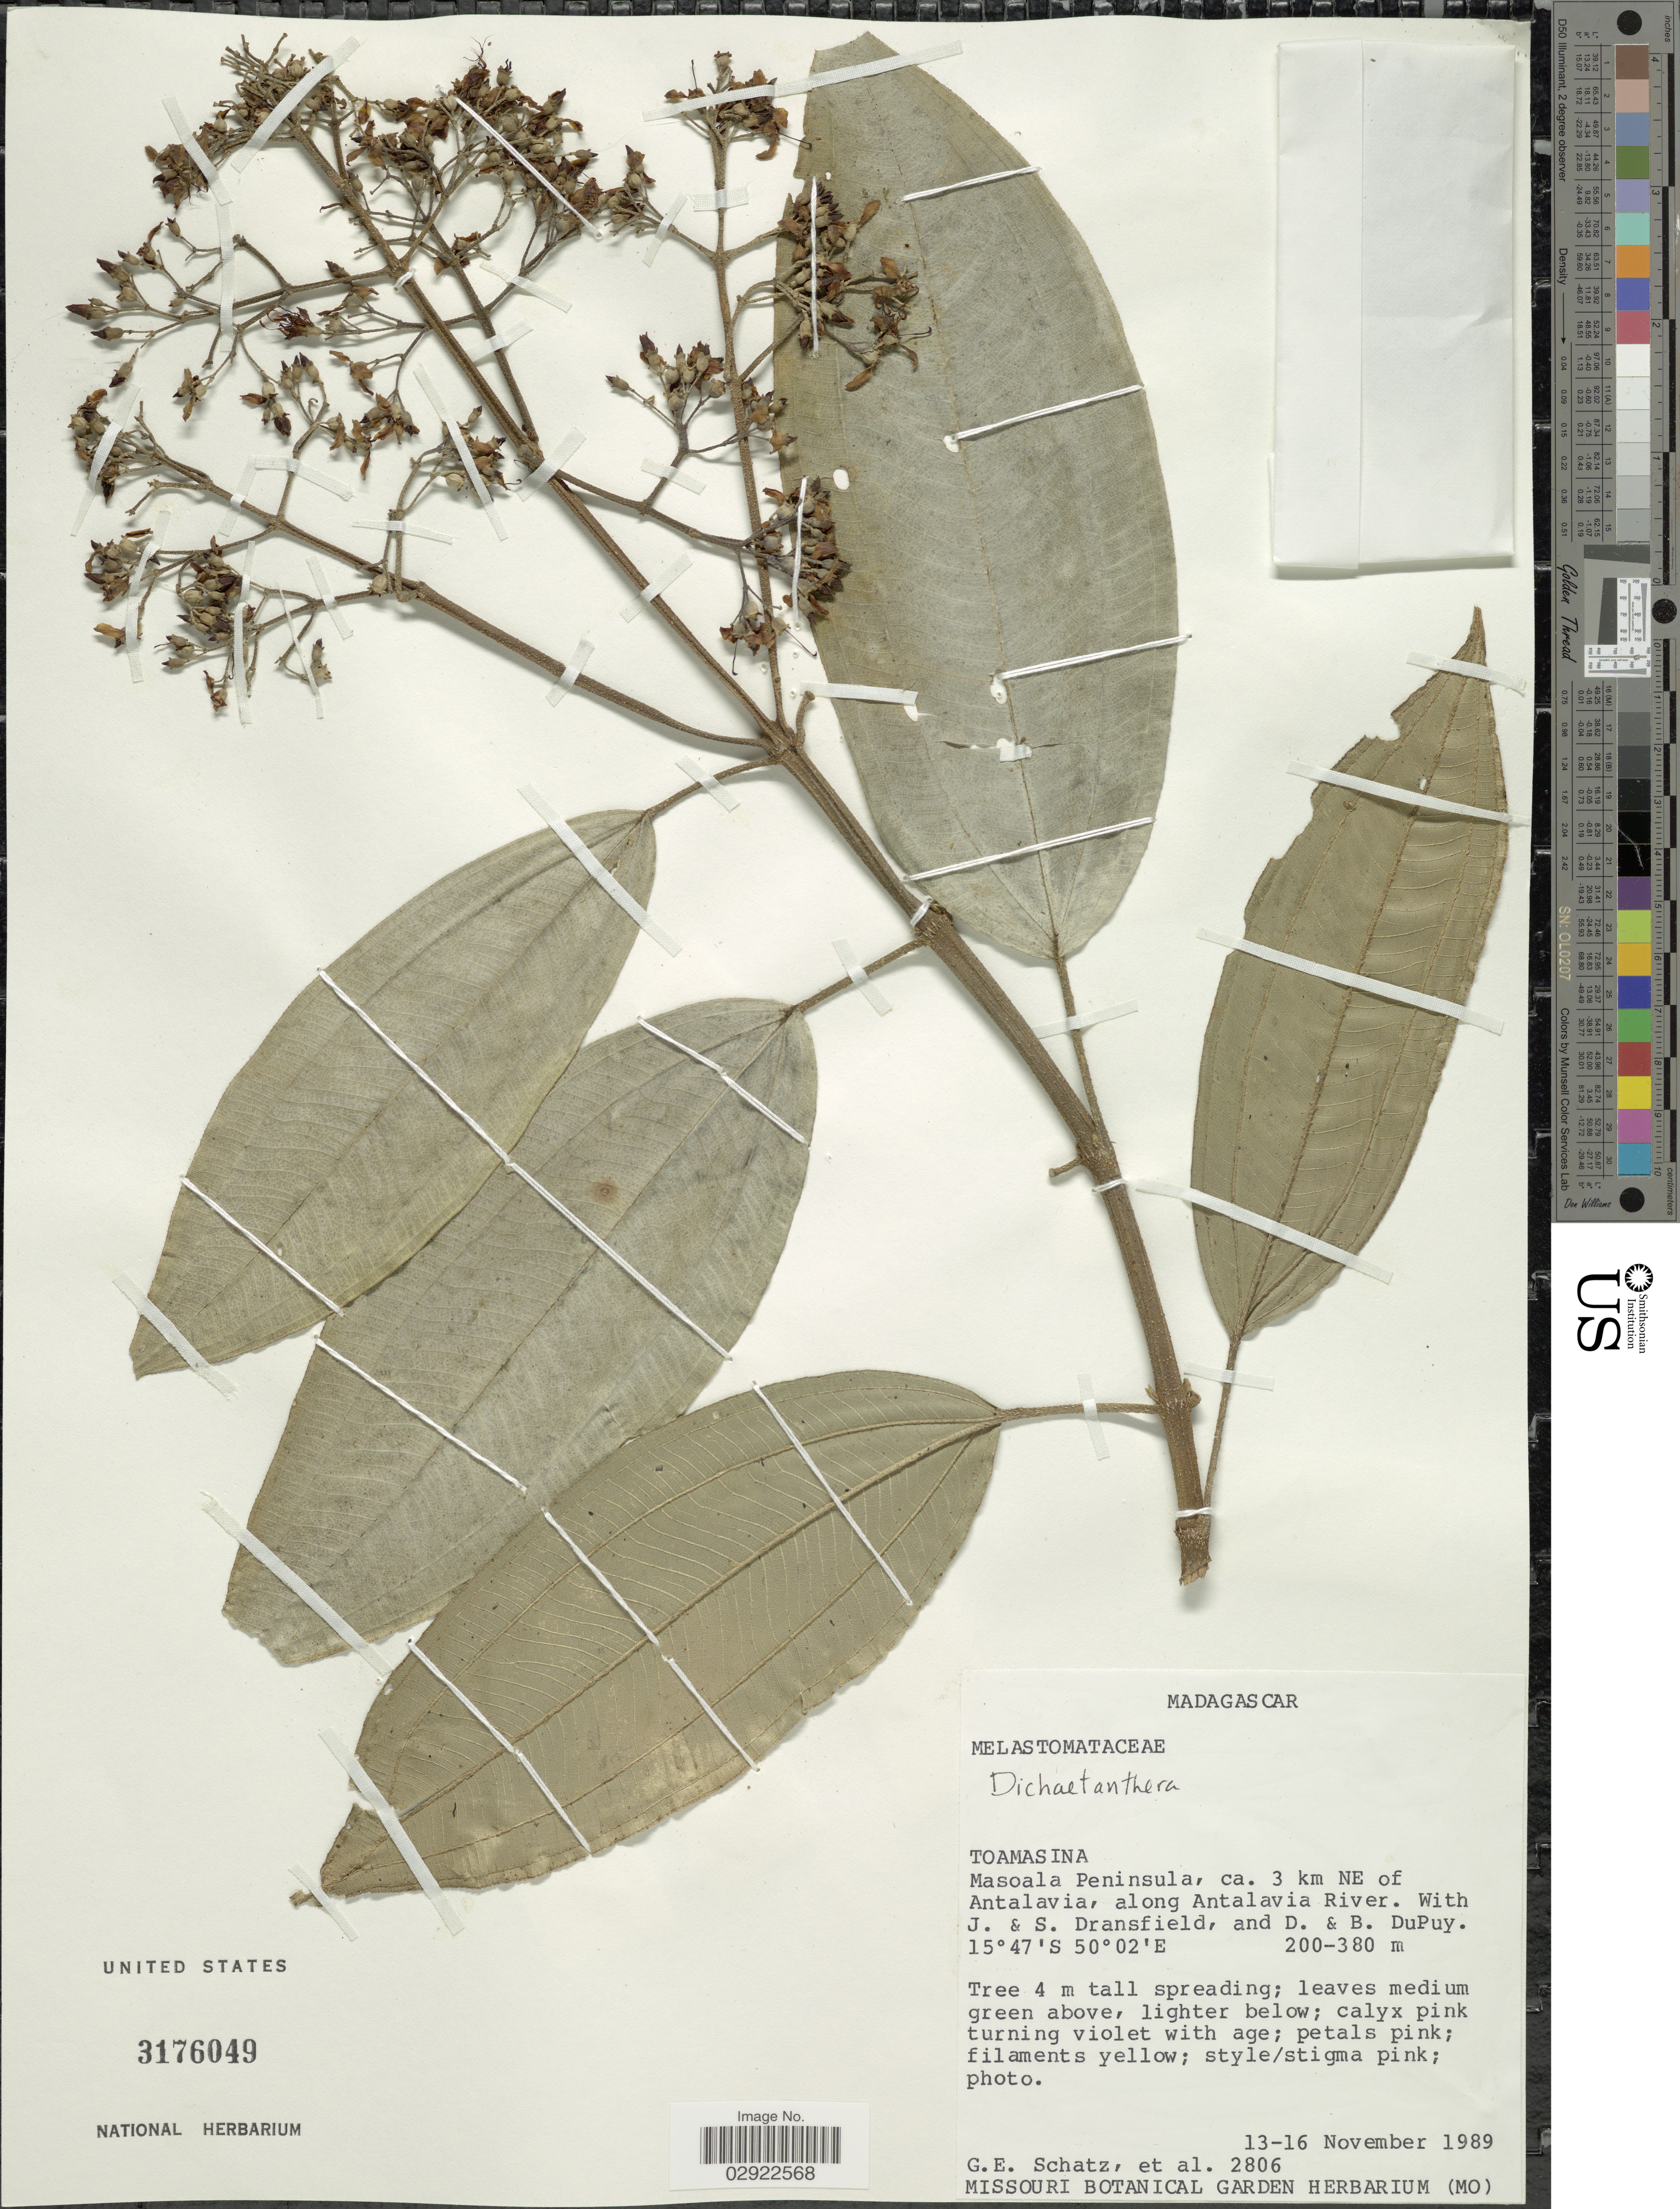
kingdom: Plantae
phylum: Tracheophyta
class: Magnoliopsida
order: Myrtales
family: Melastomataceae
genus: Dichaetanthera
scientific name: Dichaetanthera sp.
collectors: G. Schatz, J. Dransfield, S. Dransfield, D. Du Puy & B. Dupuy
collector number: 2806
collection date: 1989-11-13/1989-11-16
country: Madagascar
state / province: Analanjirofo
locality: Masoala Peninsula, ca. 3 km NE of Antalavia, along Antalavia River.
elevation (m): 200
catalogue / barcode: US 3176049